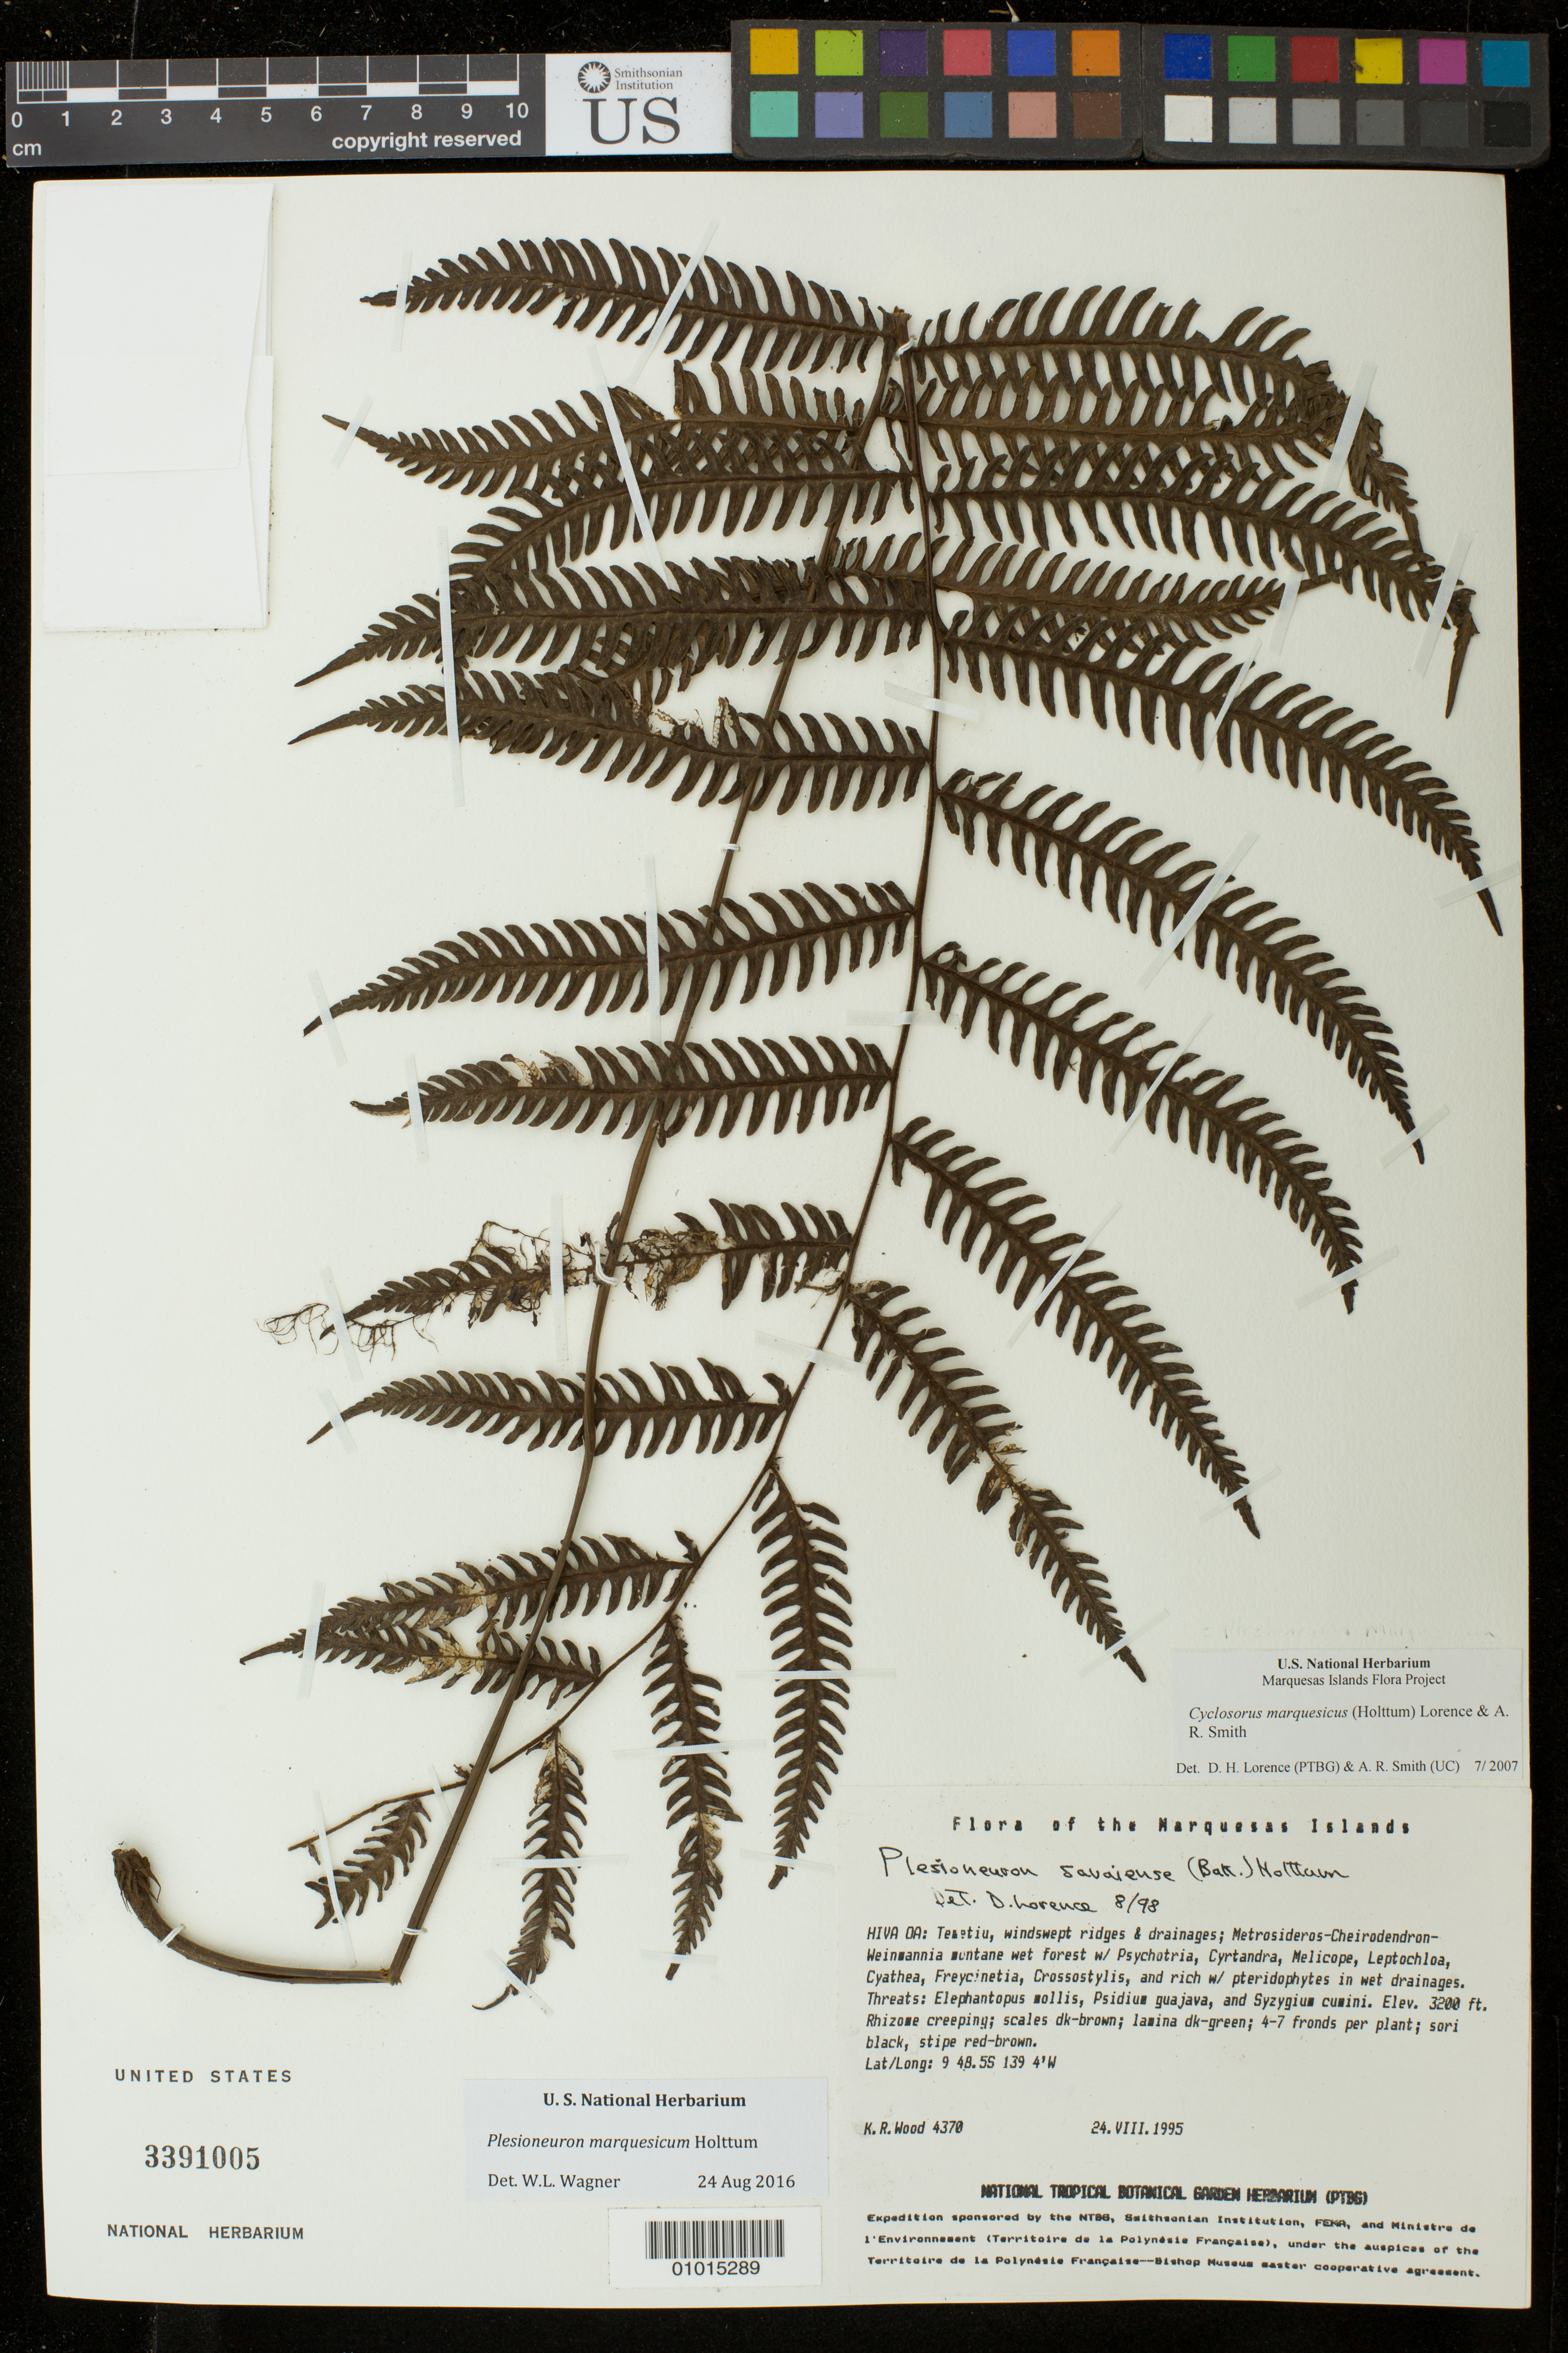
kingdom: Plantae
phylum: Tracheophyta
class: Polypodiopsida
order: Polypodiales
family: Thelypteridaceae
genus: Plesioneuron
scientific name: Plesioneuron marquesicum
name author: Holttum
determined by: Lorence, David H.; Smith, A. R.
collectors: K. R. Wood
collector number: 4370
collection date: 1995-08-24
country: French Polynesia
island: Hiva Oa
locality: Temetiu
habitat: Windswept ridges and drainages. In Metrosideros - Cheirodendron - Weinmannia montane wet forest and Cyathea - Freycinetia with rich pteridophytes in wet drainages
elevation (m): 975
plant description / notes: Elaphantopsis mollis, Psidium guajava, Syzygium cuminii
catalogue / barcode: US 3391005